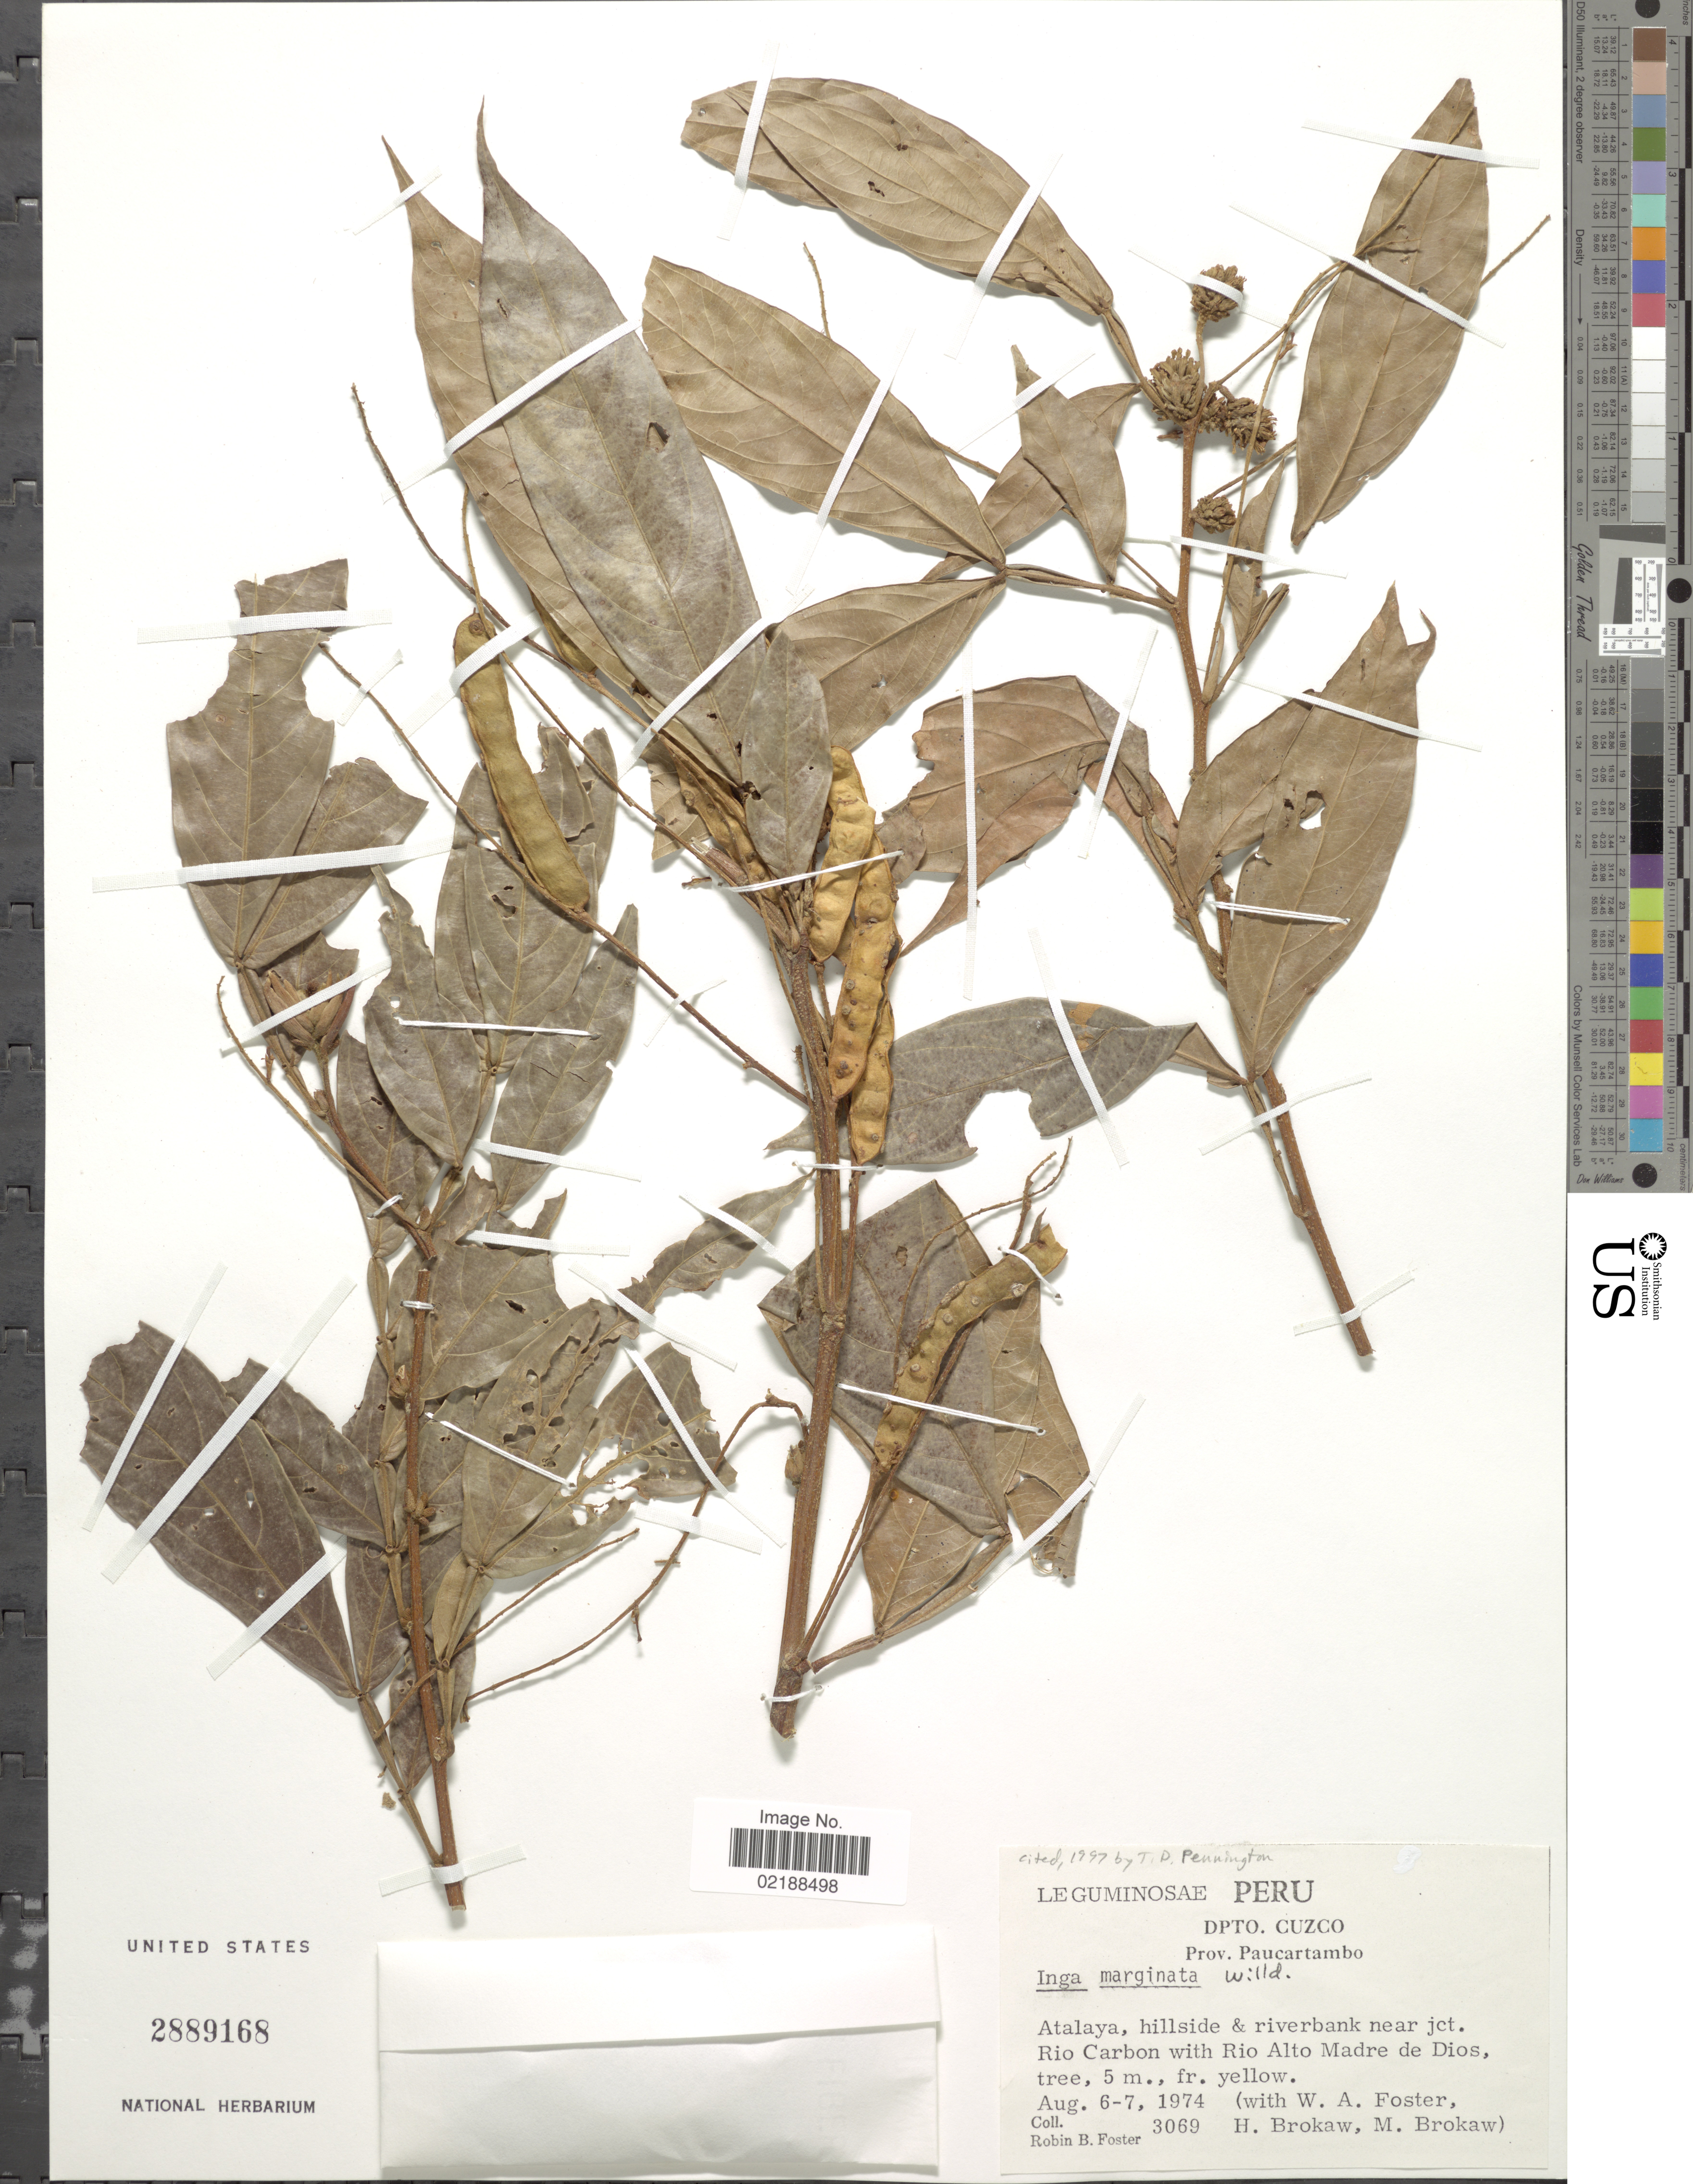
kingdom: Plantae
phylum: Tracheophyta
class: Magnoliopsida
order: Fabales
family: Fabaceae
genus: Inga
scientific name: Inga marginata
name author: Willd.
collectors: R. B. Foster, W. Foster, H. Brokaw & M. Brokaw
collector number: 3069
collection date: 1974-08-06/1974-08-07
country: Peru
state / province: Cusco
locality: Dpto Cuzco, Prov. Paucartambo, Atalaya, hillside & riverbank near jct. Rio Carbon with Rio Alto Madre de Dios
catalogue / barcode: US 2889168